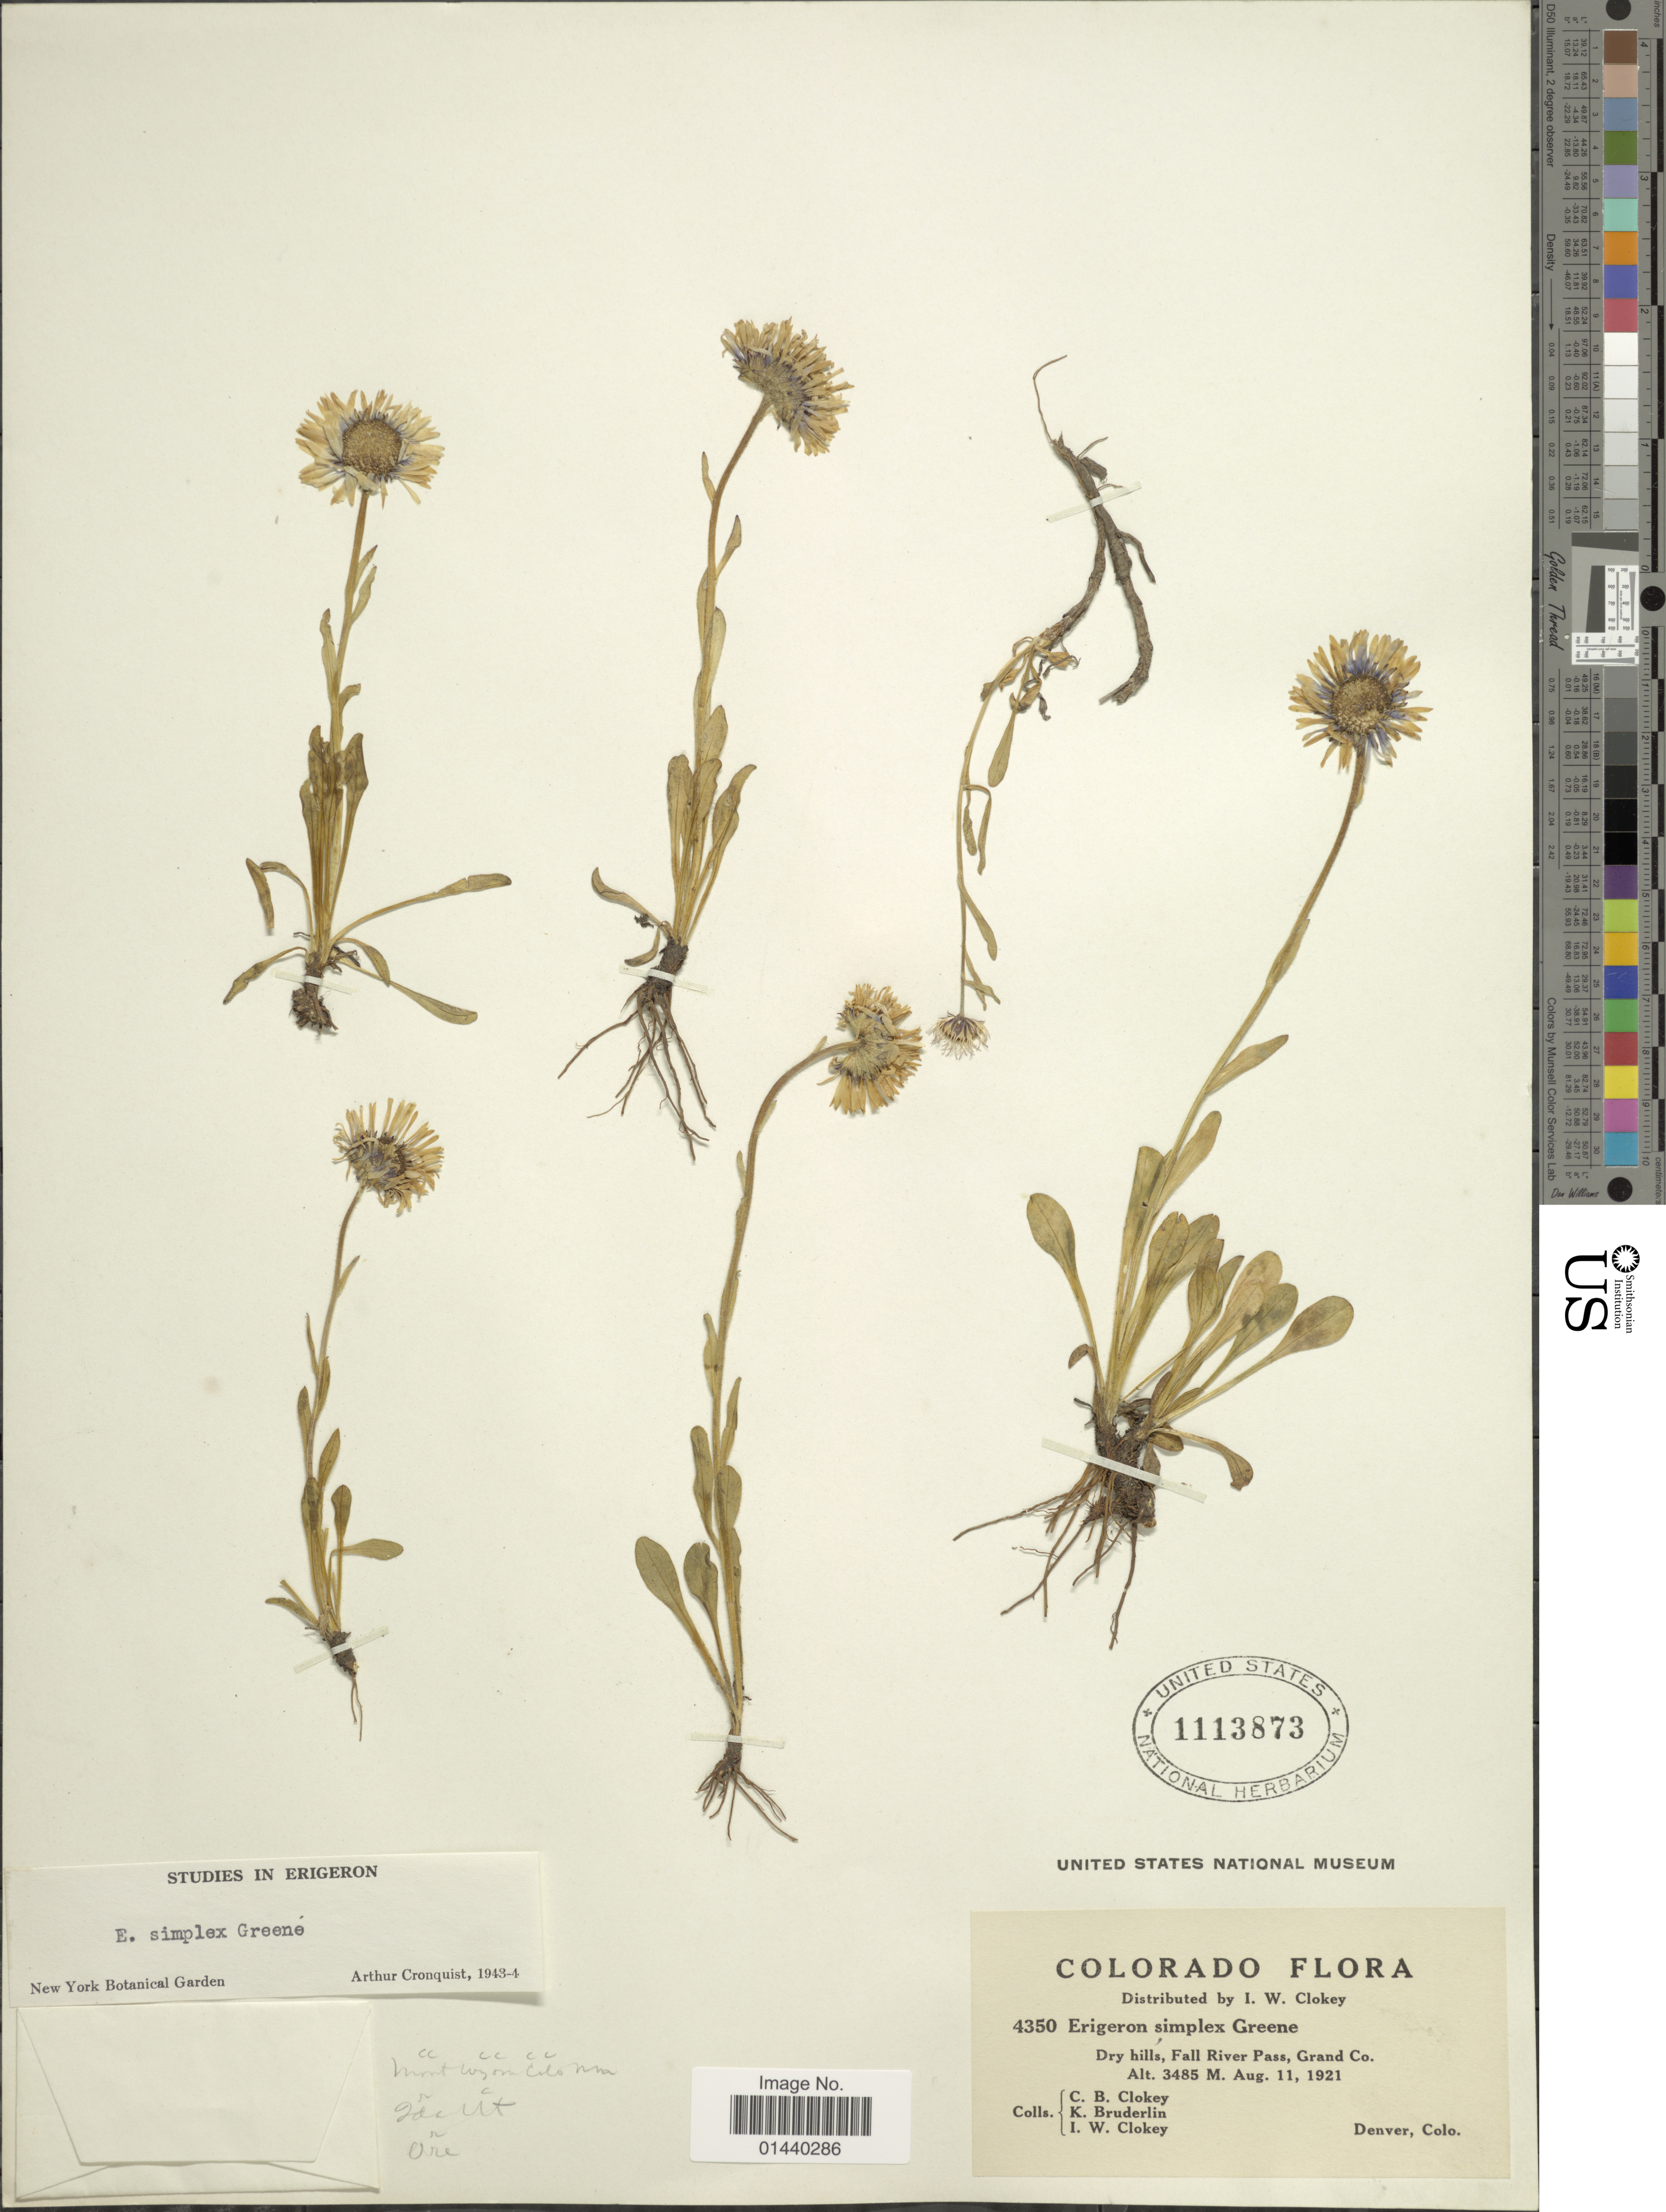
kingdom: Plantae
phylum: Tracheophyta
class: Magnoliopsida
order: Asterales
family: Asteraceae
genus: Erigeron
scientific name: Erigeron simplex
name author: Greene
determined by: Cronquist, A. J.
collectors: C. Clokey, K. Bruderlin & I. W. Clokey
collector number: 4350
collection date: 1921-08-11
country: United States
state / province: Colorado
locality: Dry hills, Fall River Pass, Grand Co. Denver, Colo.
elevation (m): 3485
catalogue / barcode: US 1113873